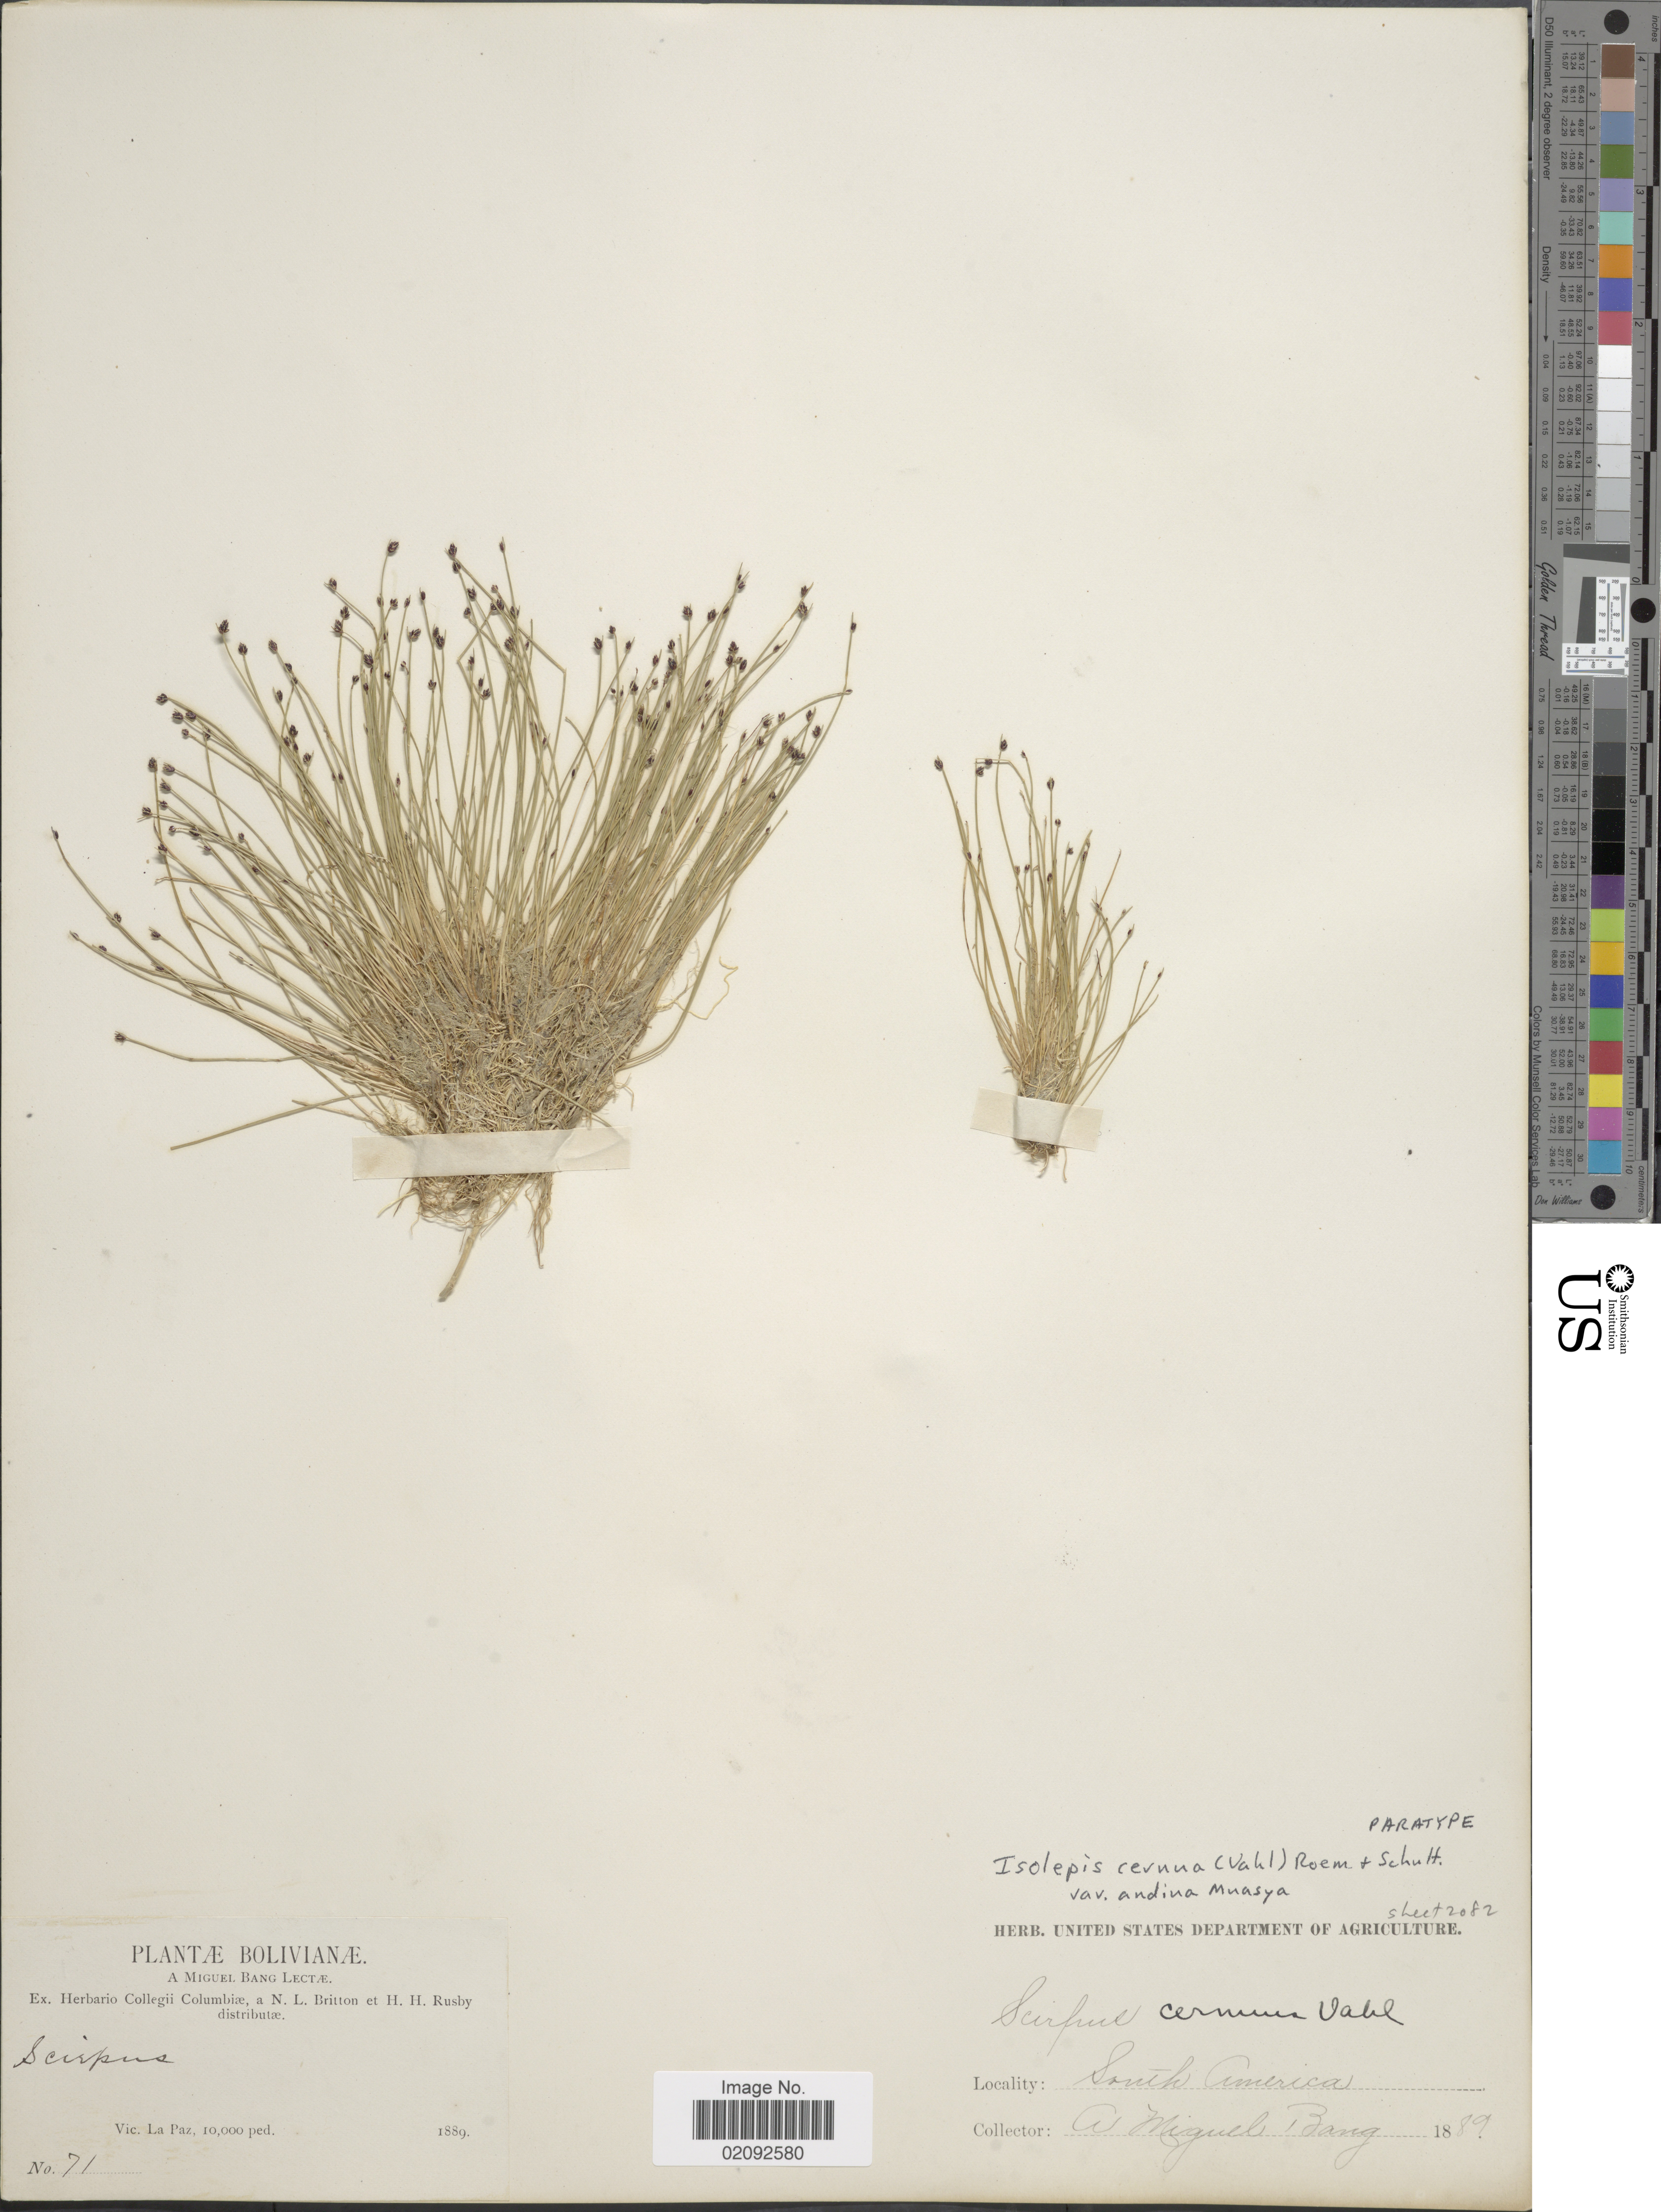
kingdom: Plantae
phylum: Tracheophyta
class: Liliopsida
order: Poales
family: Cyperaceae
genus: Isolepis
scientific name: Isolepis cernua var. andina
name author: Muasya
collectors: M. Bang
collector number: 71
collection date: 1889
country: Bolivia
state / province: La Paz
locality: Vic. La Paz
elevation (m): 3048